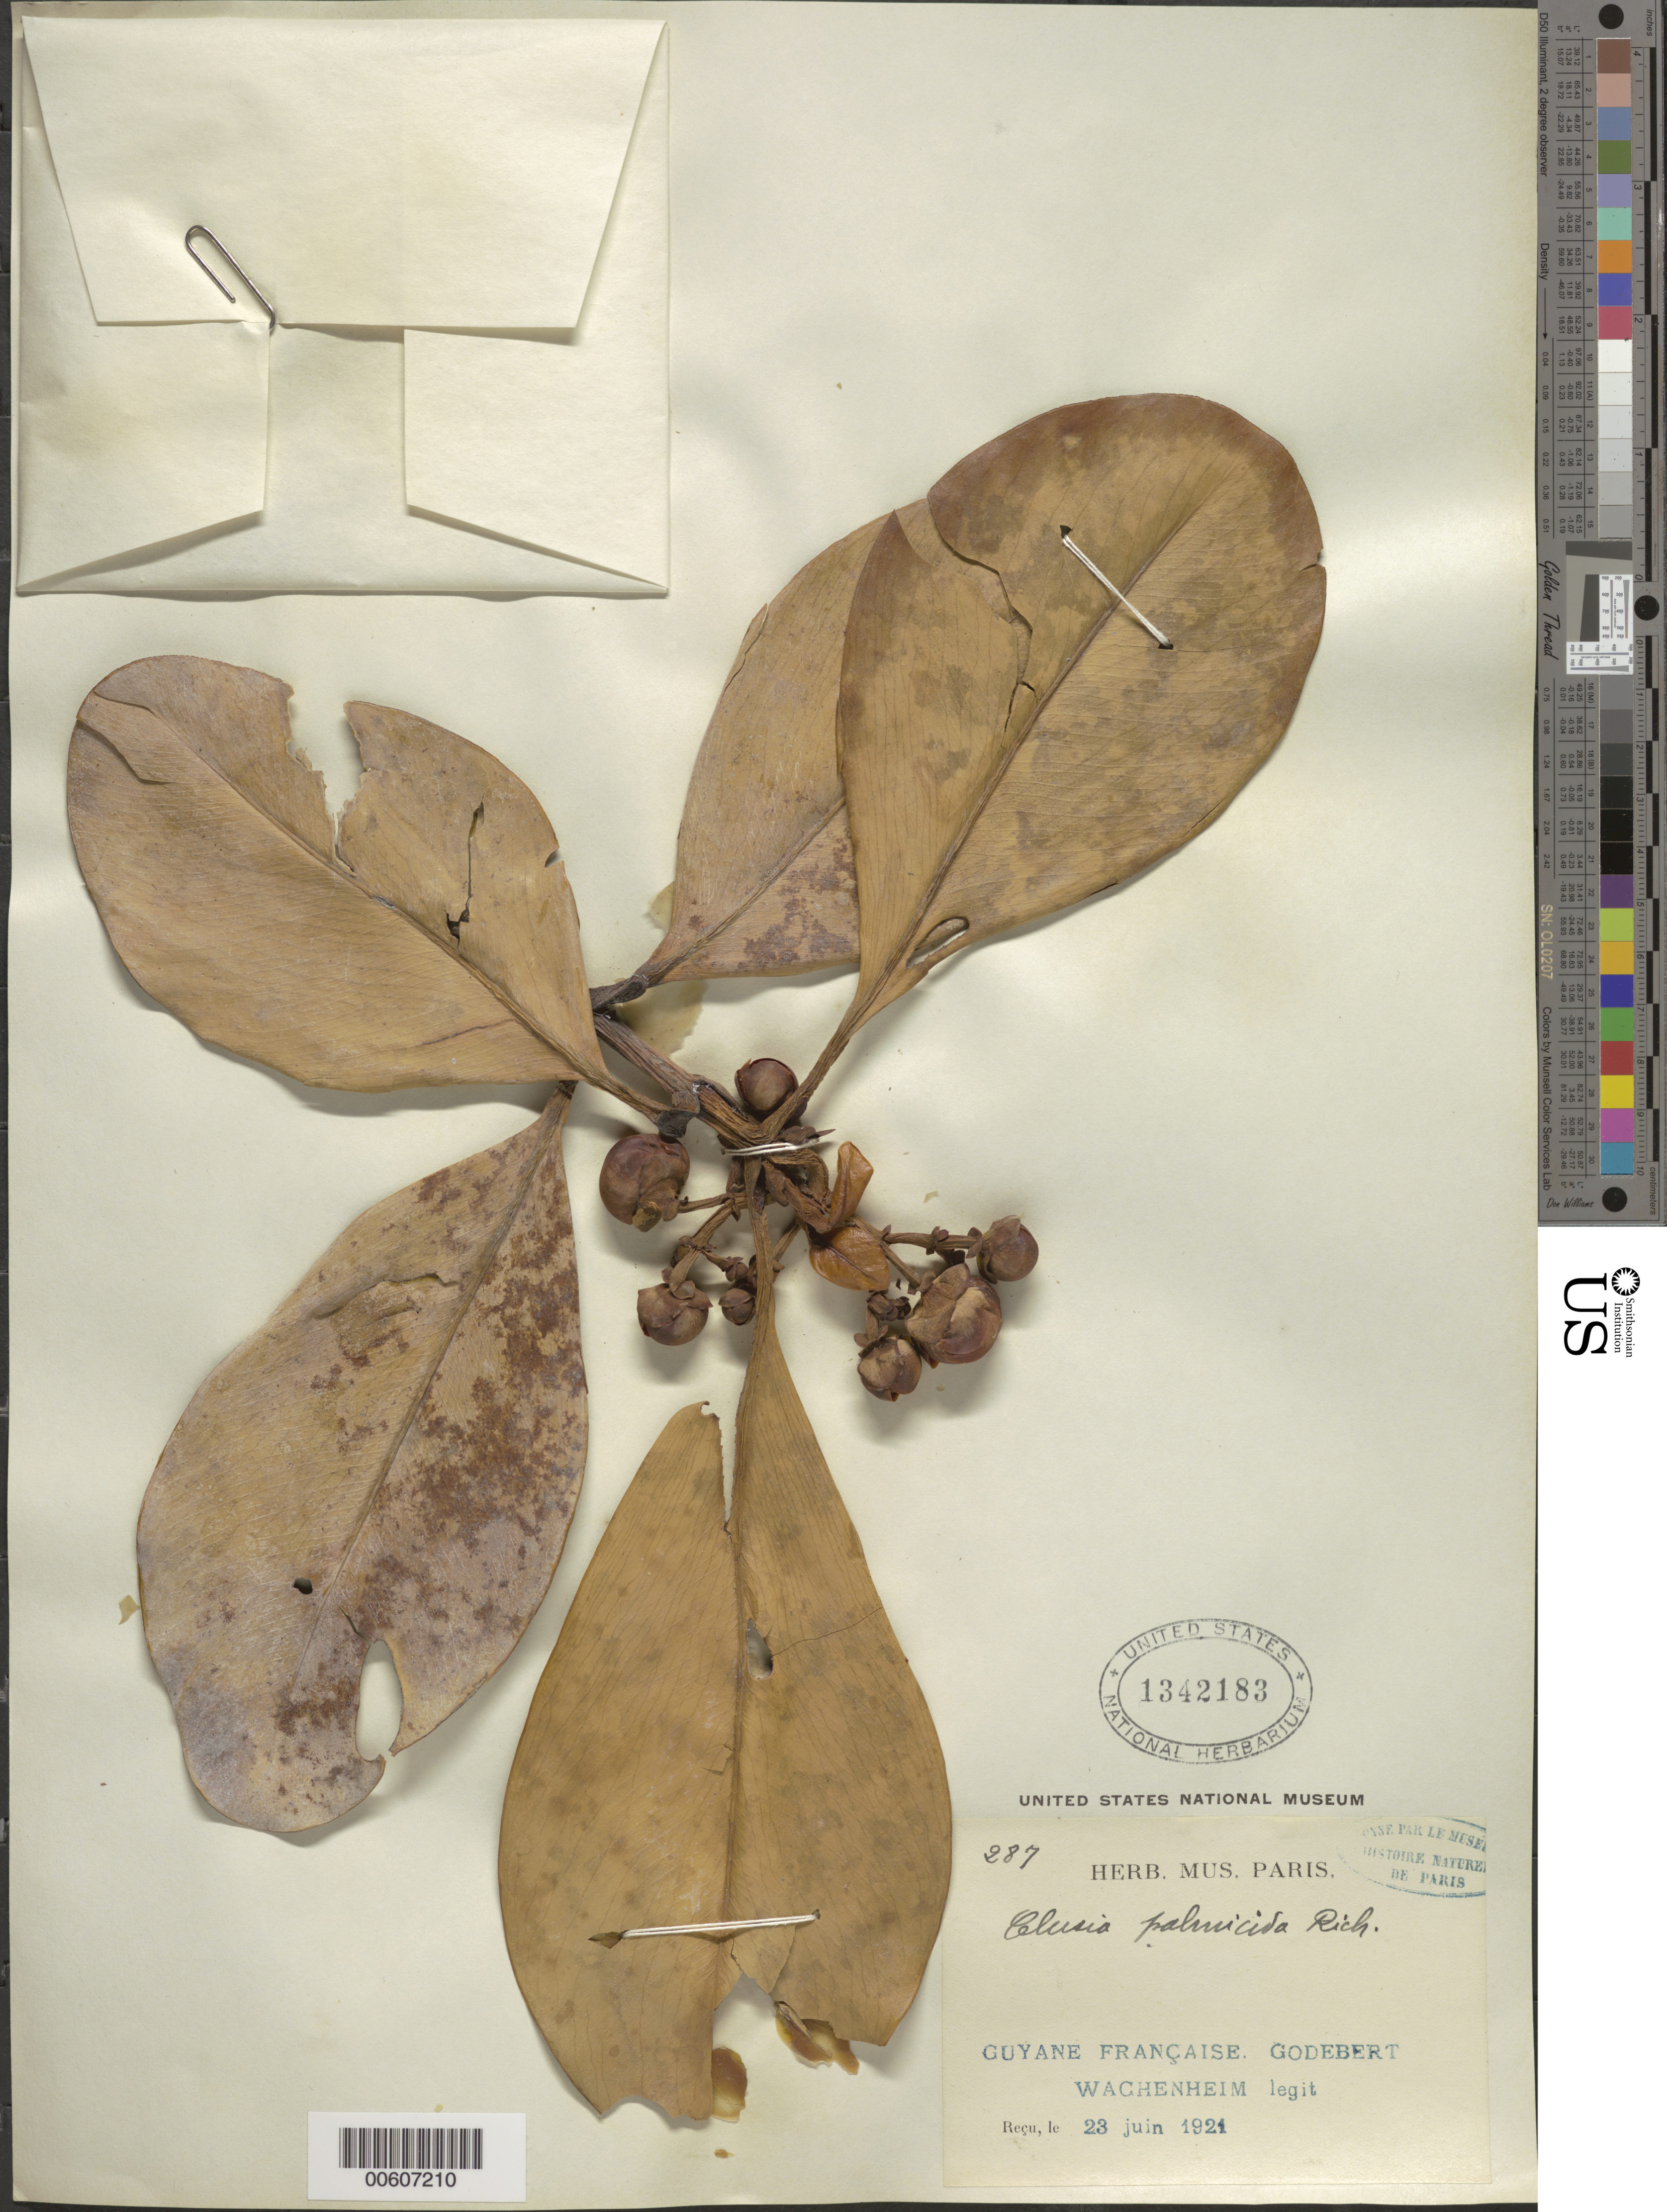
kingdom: Plantae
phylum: Tracheophyta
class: Magnoliopsida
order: Malpighiales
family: Clusiaceae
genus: Clusia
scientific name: Clusia palmicida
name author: Rich.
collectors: G. Wachenheim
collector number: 287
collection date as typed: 23-Jun-21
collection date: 1921-06-23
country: French Guiana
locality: Godebert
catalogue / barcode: US 1342183